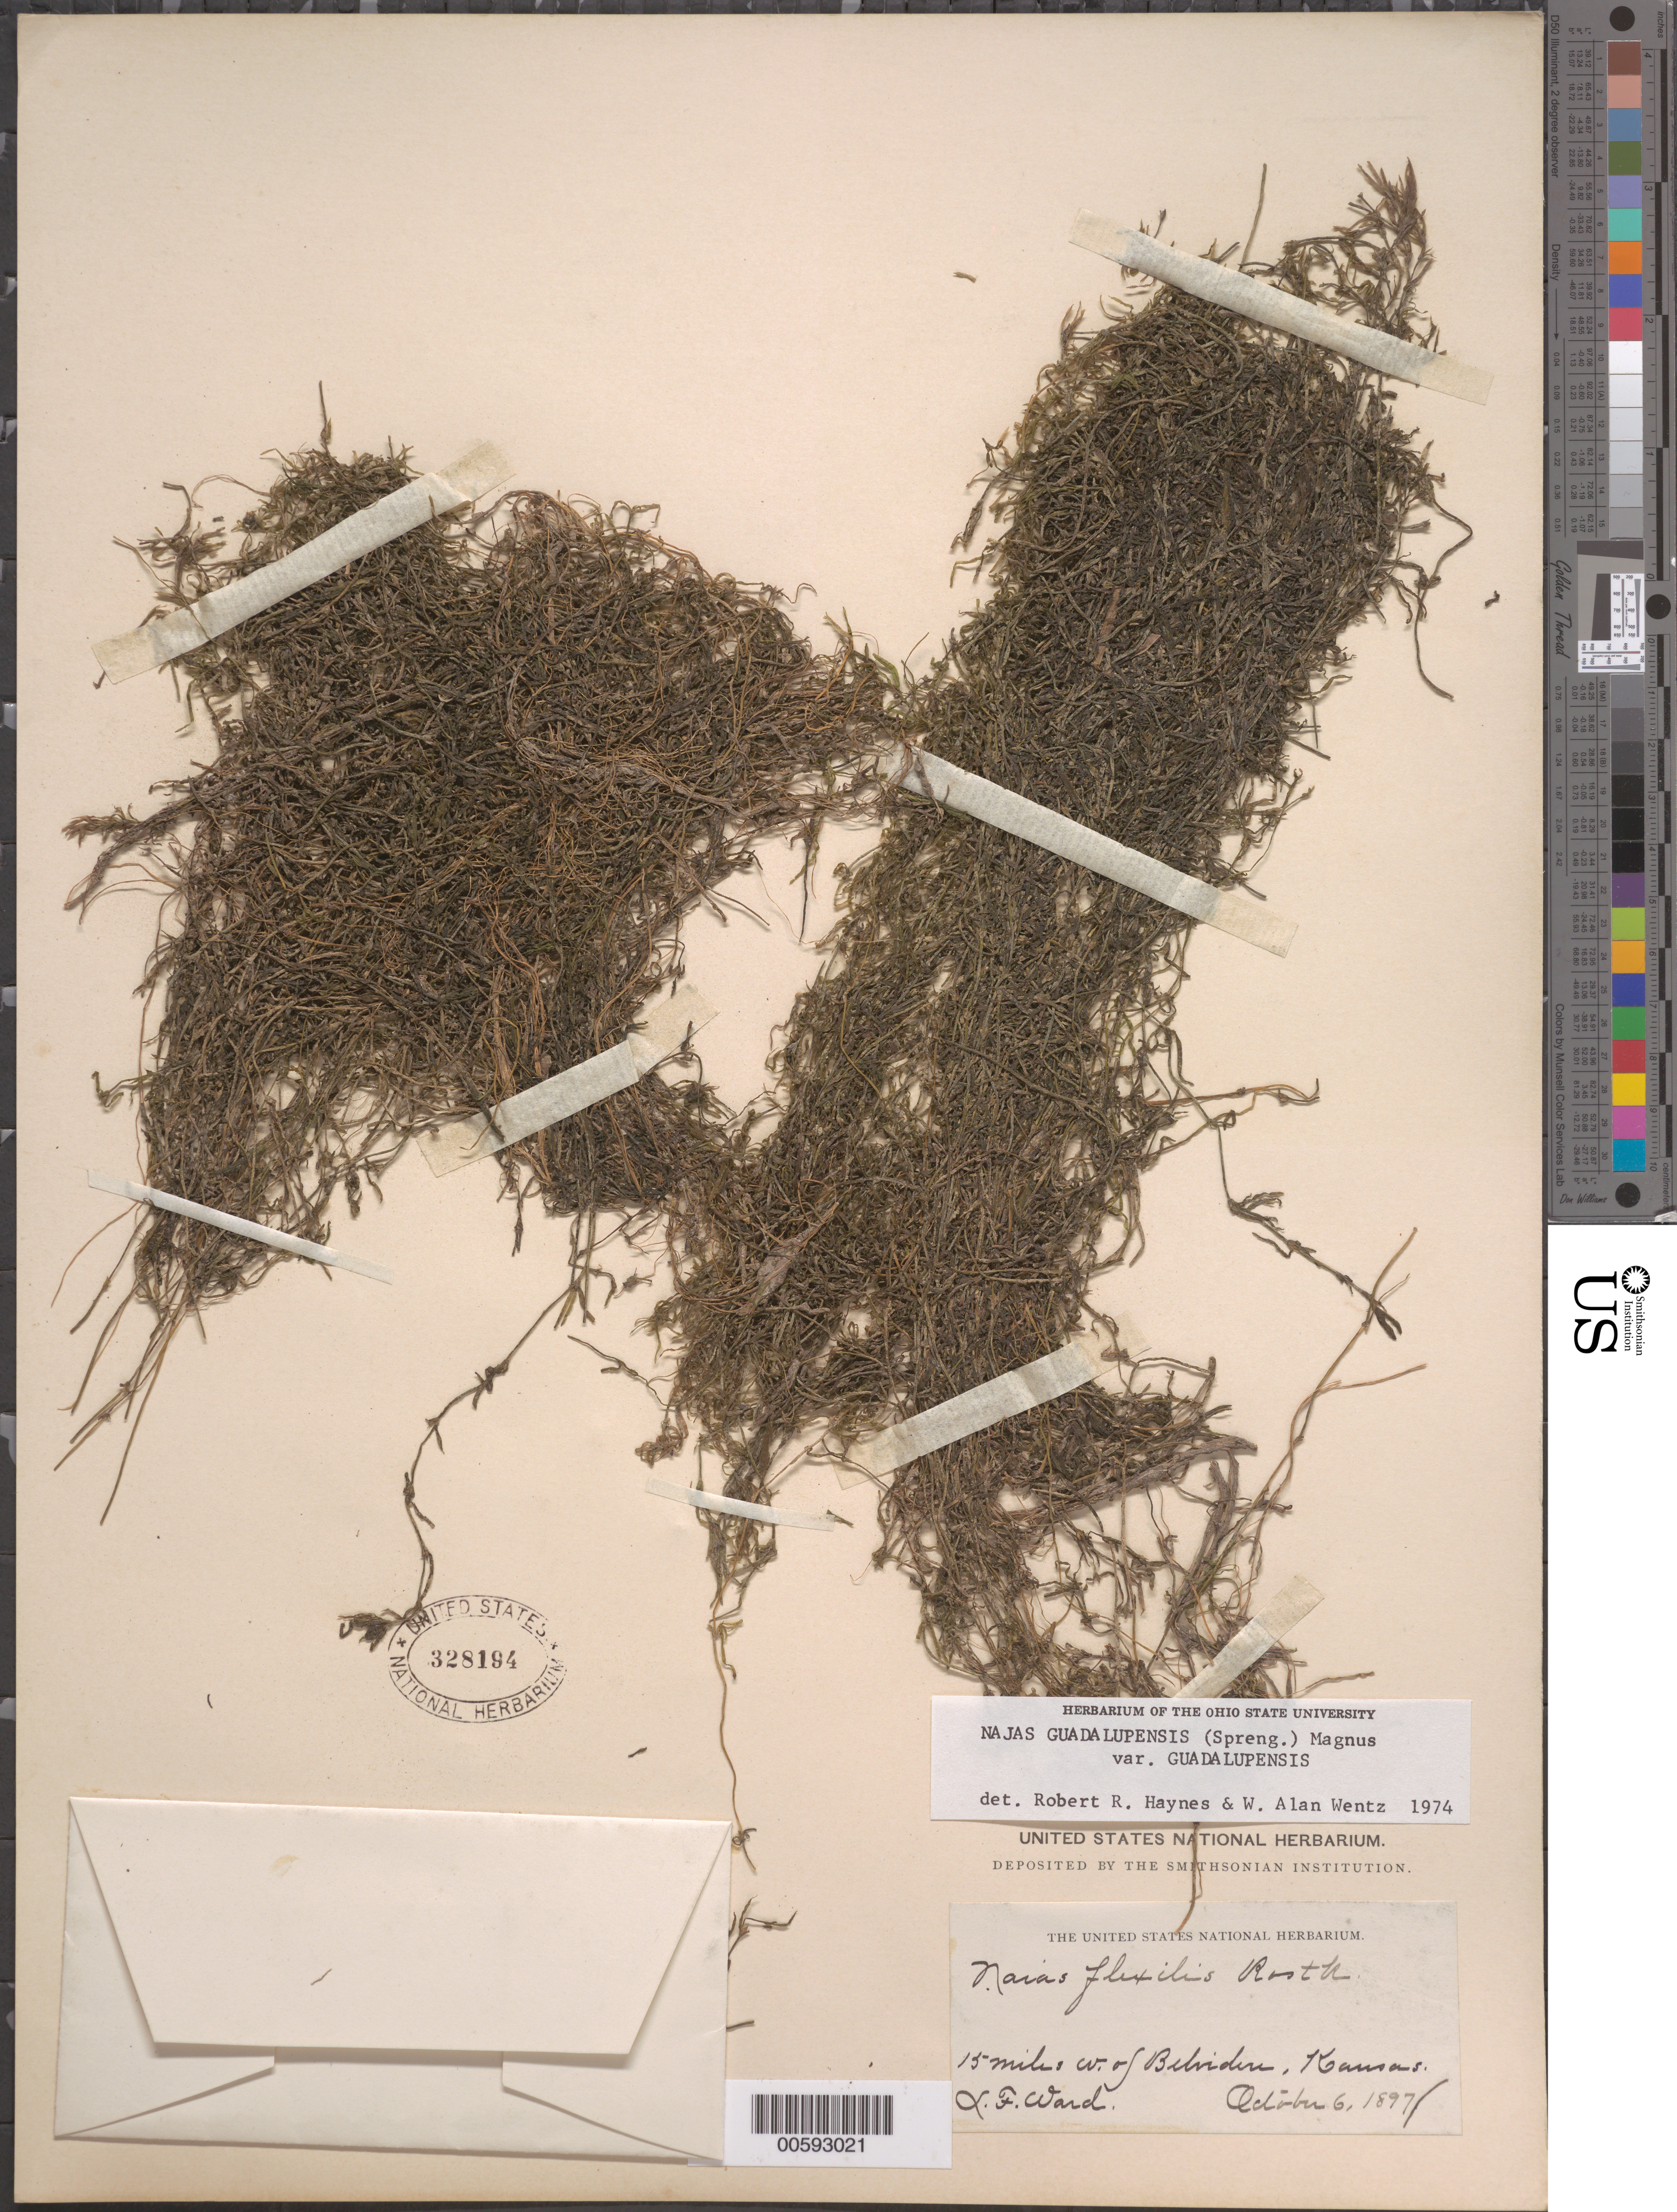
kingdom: Plantae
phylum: Tracheophyta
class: Liliopsida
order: Alismatales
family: Hydrocharitaceae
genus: Najas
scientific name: Najas guadalupensis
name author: (Spreng.) Magnus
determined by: Haynes, R. R.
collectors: L. F. Ward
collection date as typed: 06 Oct 1897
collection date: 1897-10-06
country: United States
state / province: Kansas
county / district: Kiowa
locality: W of Belvedere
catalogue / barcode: US 328194